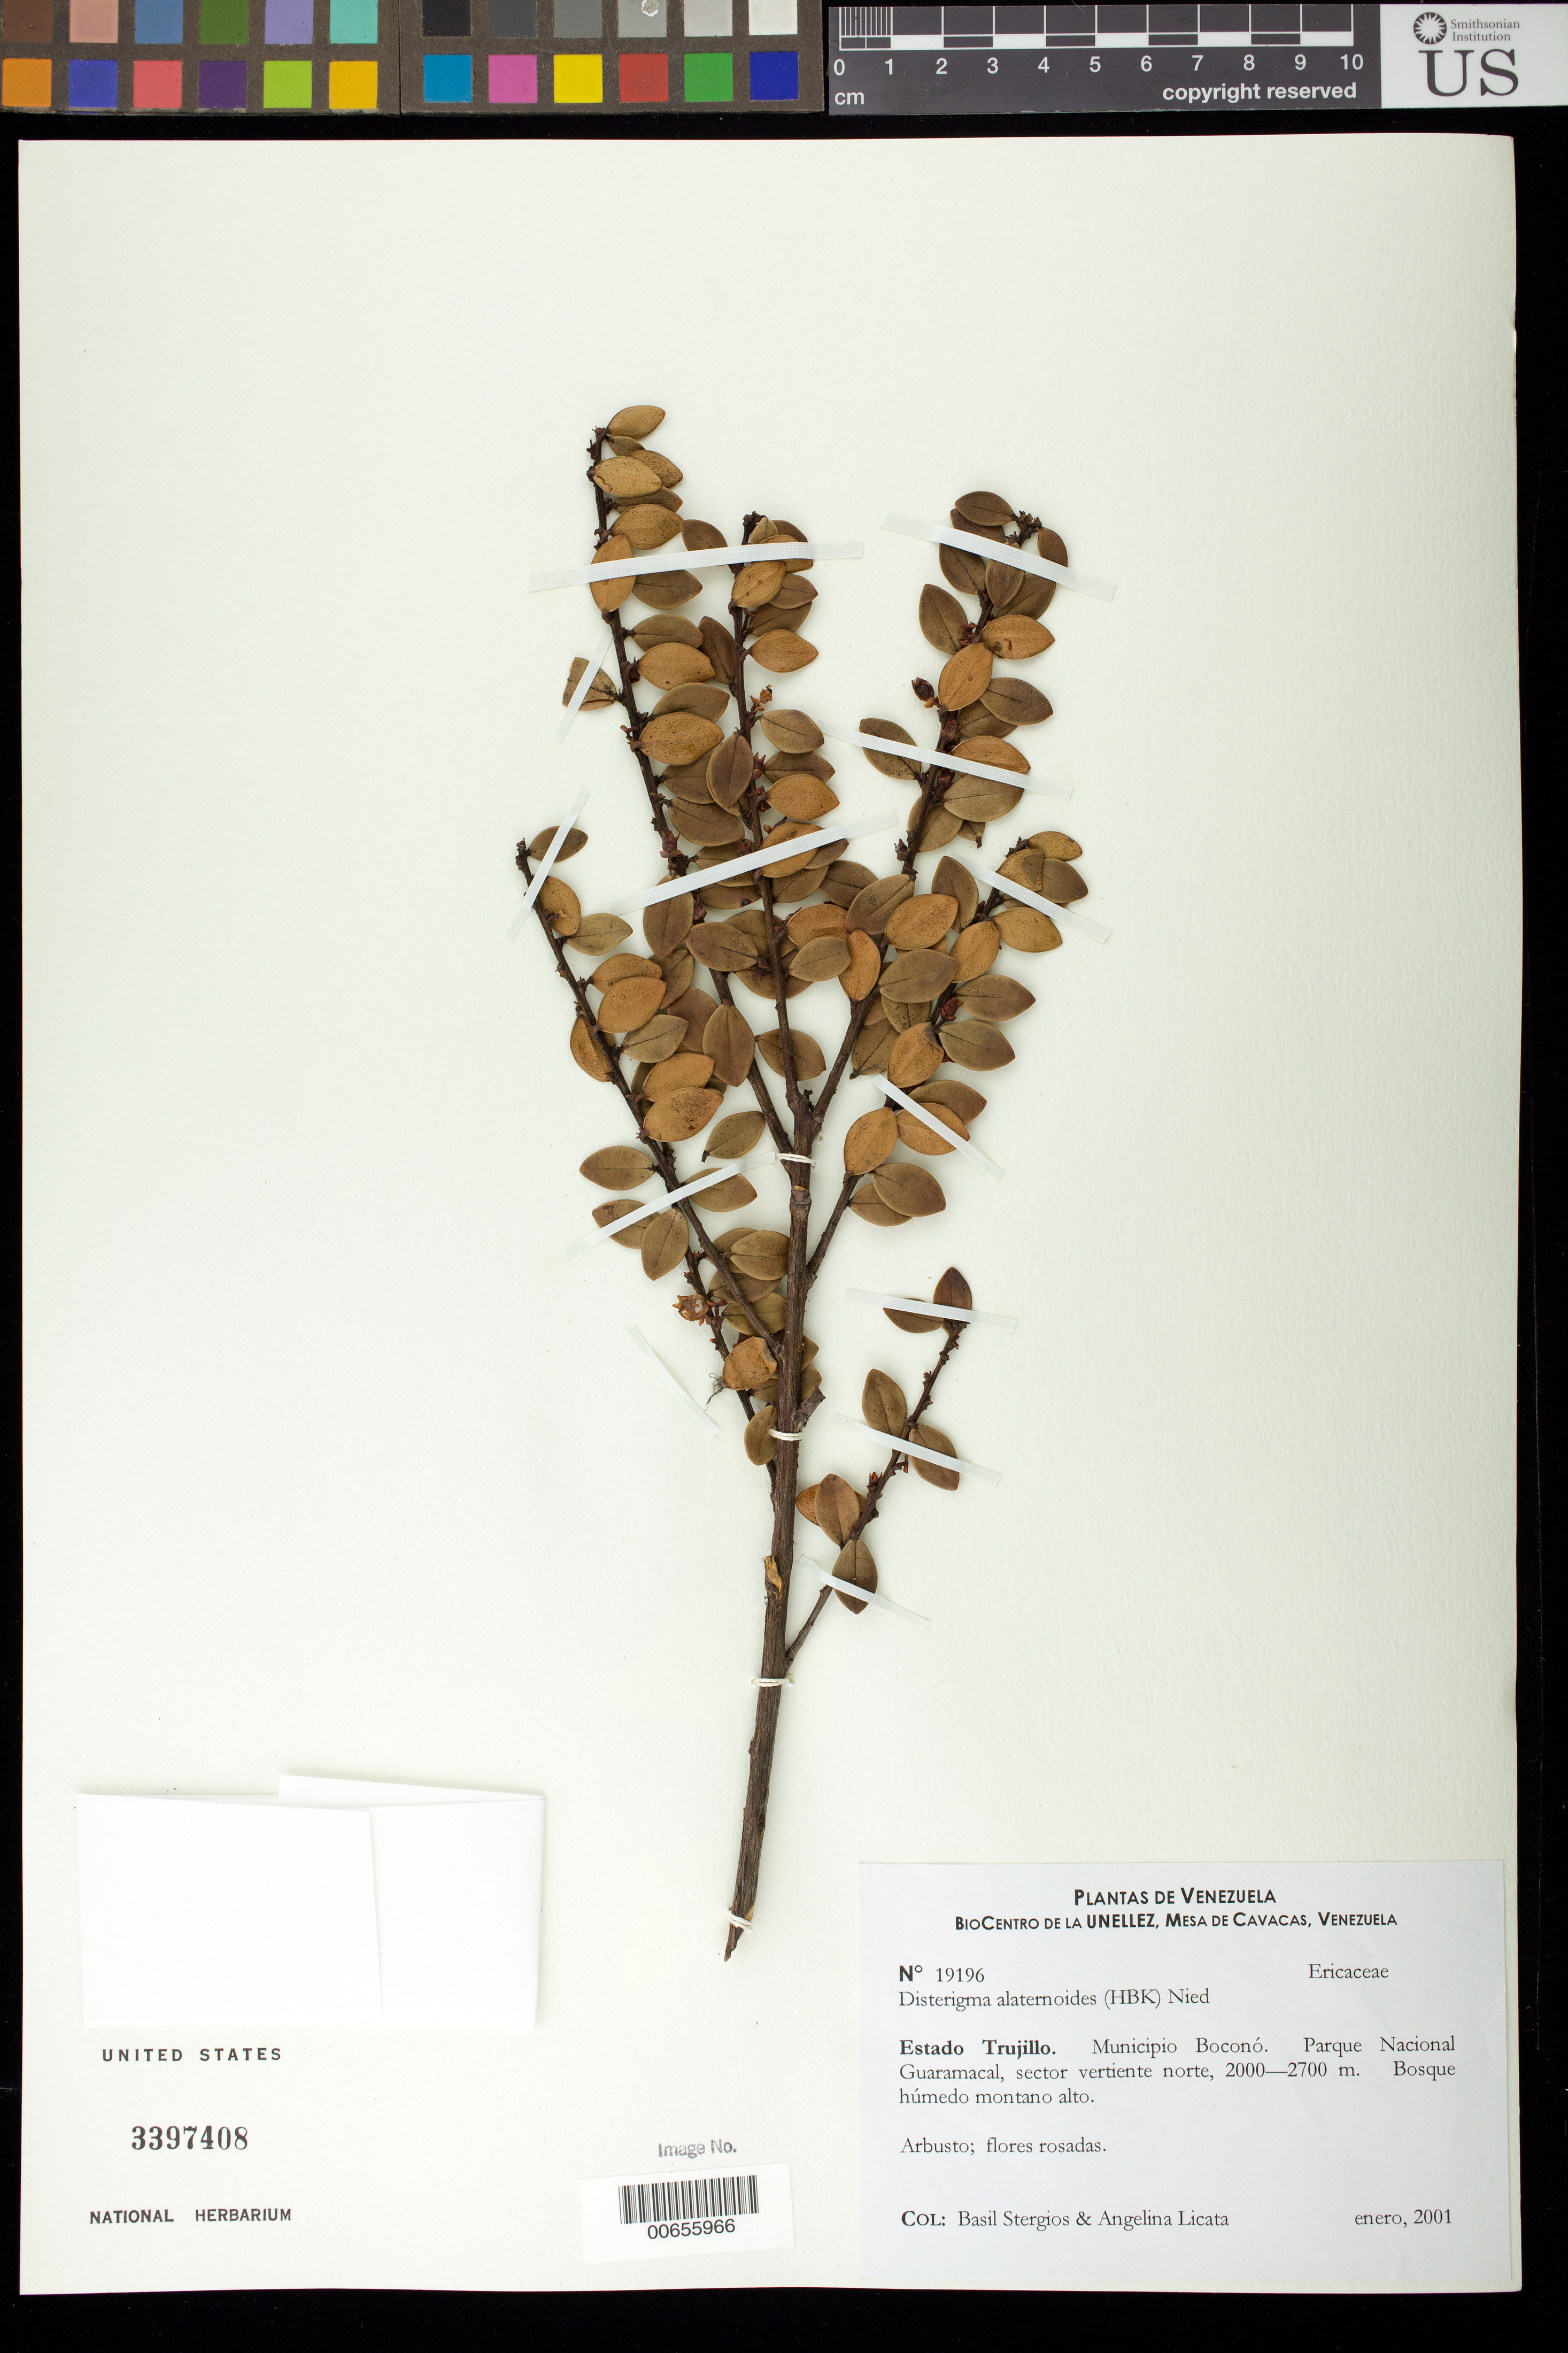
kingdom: Plantae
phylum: Tracheophyta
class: Magnoliopsida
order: Ericales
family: Ericaceae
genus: Disterigma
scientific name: Disterigma alaternoides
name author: (Kunth) Nied.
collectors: B. G. Stergios & A. Licata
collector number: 19196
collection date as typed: Jan 2001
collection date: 2001-01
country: Venezuela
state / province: Trujillo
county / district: Boconó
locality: Parque Nacional Guaramacal, vertiente N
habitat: Bosque húmedo montano alto.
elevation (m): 2000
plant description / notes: PORT, US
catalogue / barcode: US 3397408